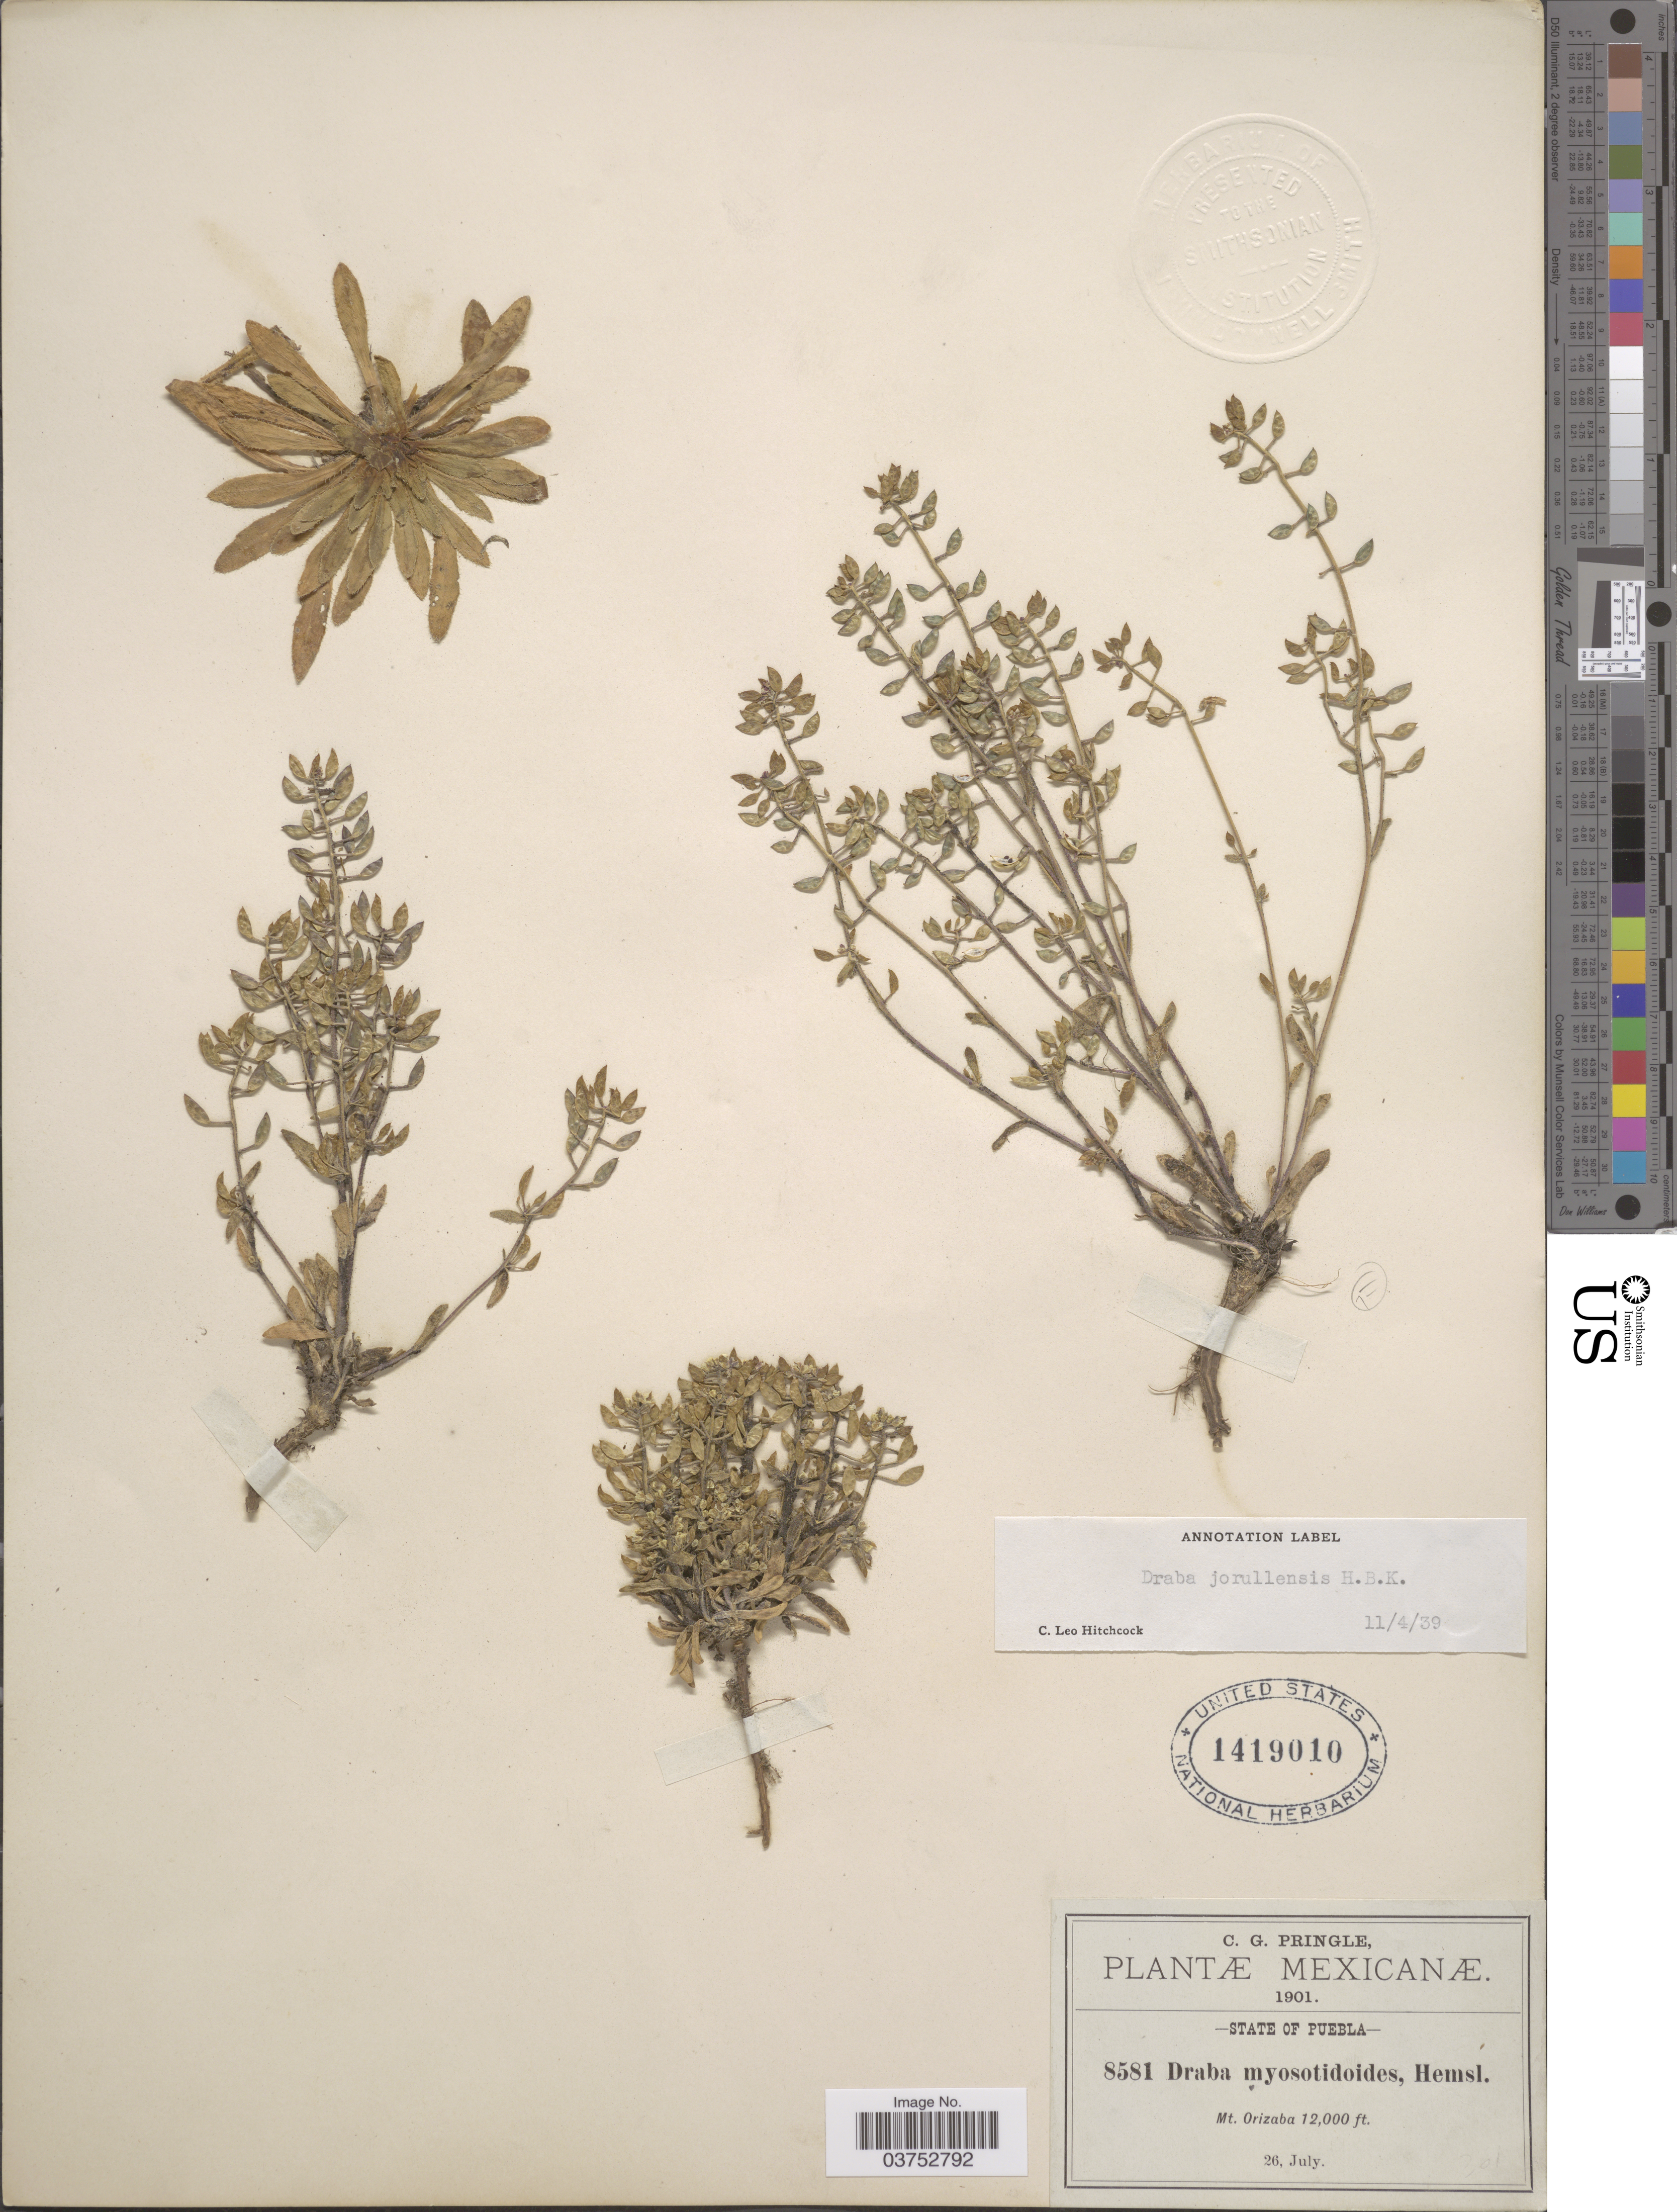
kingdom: Plantae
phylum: Tracheophyta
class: Magnoliopsida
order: Brassicales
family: Brassicaceae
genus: Draba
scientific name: Draba jorullensis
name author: Kunth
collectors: C. G. Pringle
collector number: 8581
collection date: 1901-07-26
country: Mexico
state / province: Puebla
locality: Mt. Orizaba.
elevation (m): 3658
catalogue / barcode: US 1419010